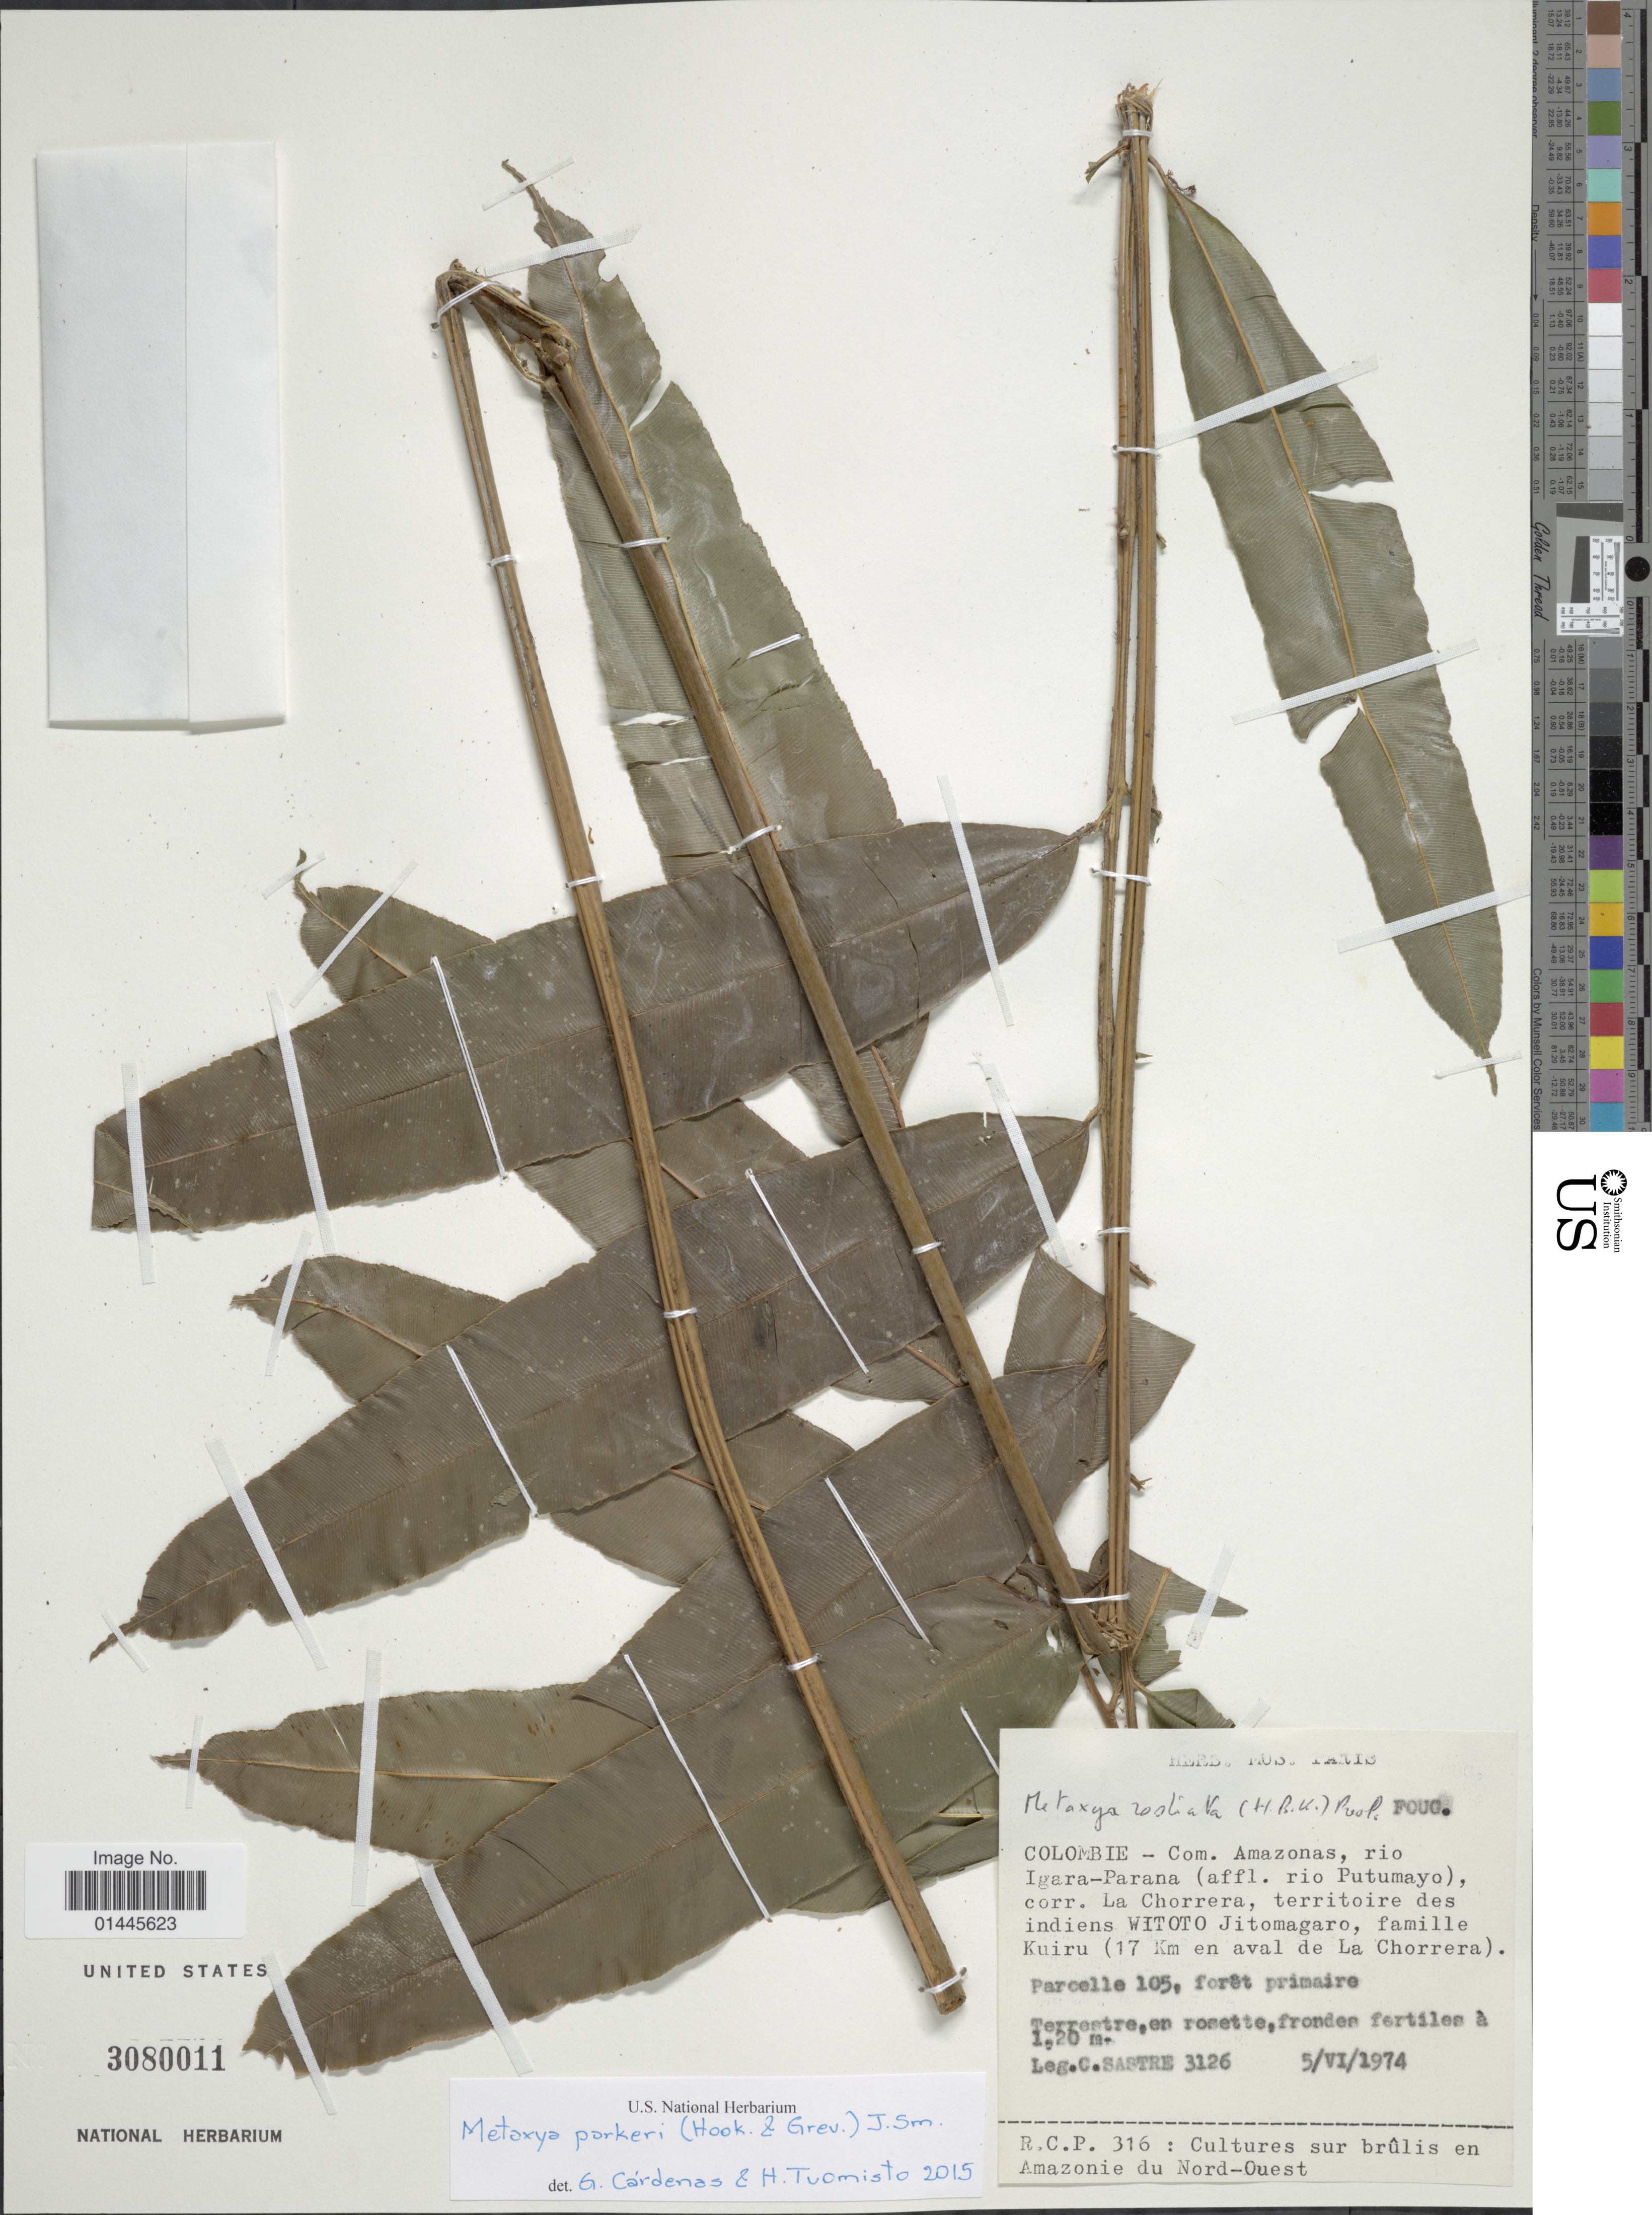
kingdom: Plantae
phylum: Tracheophyta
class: Polypodiopsida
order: Cyatheales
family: Metaxyaceae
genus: Metaxya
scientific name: Metaxya parkeri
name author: (Hook. & Grev.) J. Sm.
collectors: C. Sastre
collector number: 3126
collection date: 1974-06-05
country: Colombia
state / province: Amazônas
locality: Com. Amazonas, rio Igara-Parana (affl. rio Putumayo), corr. La Chorrerom territoire des indiens Witoto Jitomagaro, famille Kuiru (17 Km en aval de La Chorrera).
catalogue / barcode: US 3080011